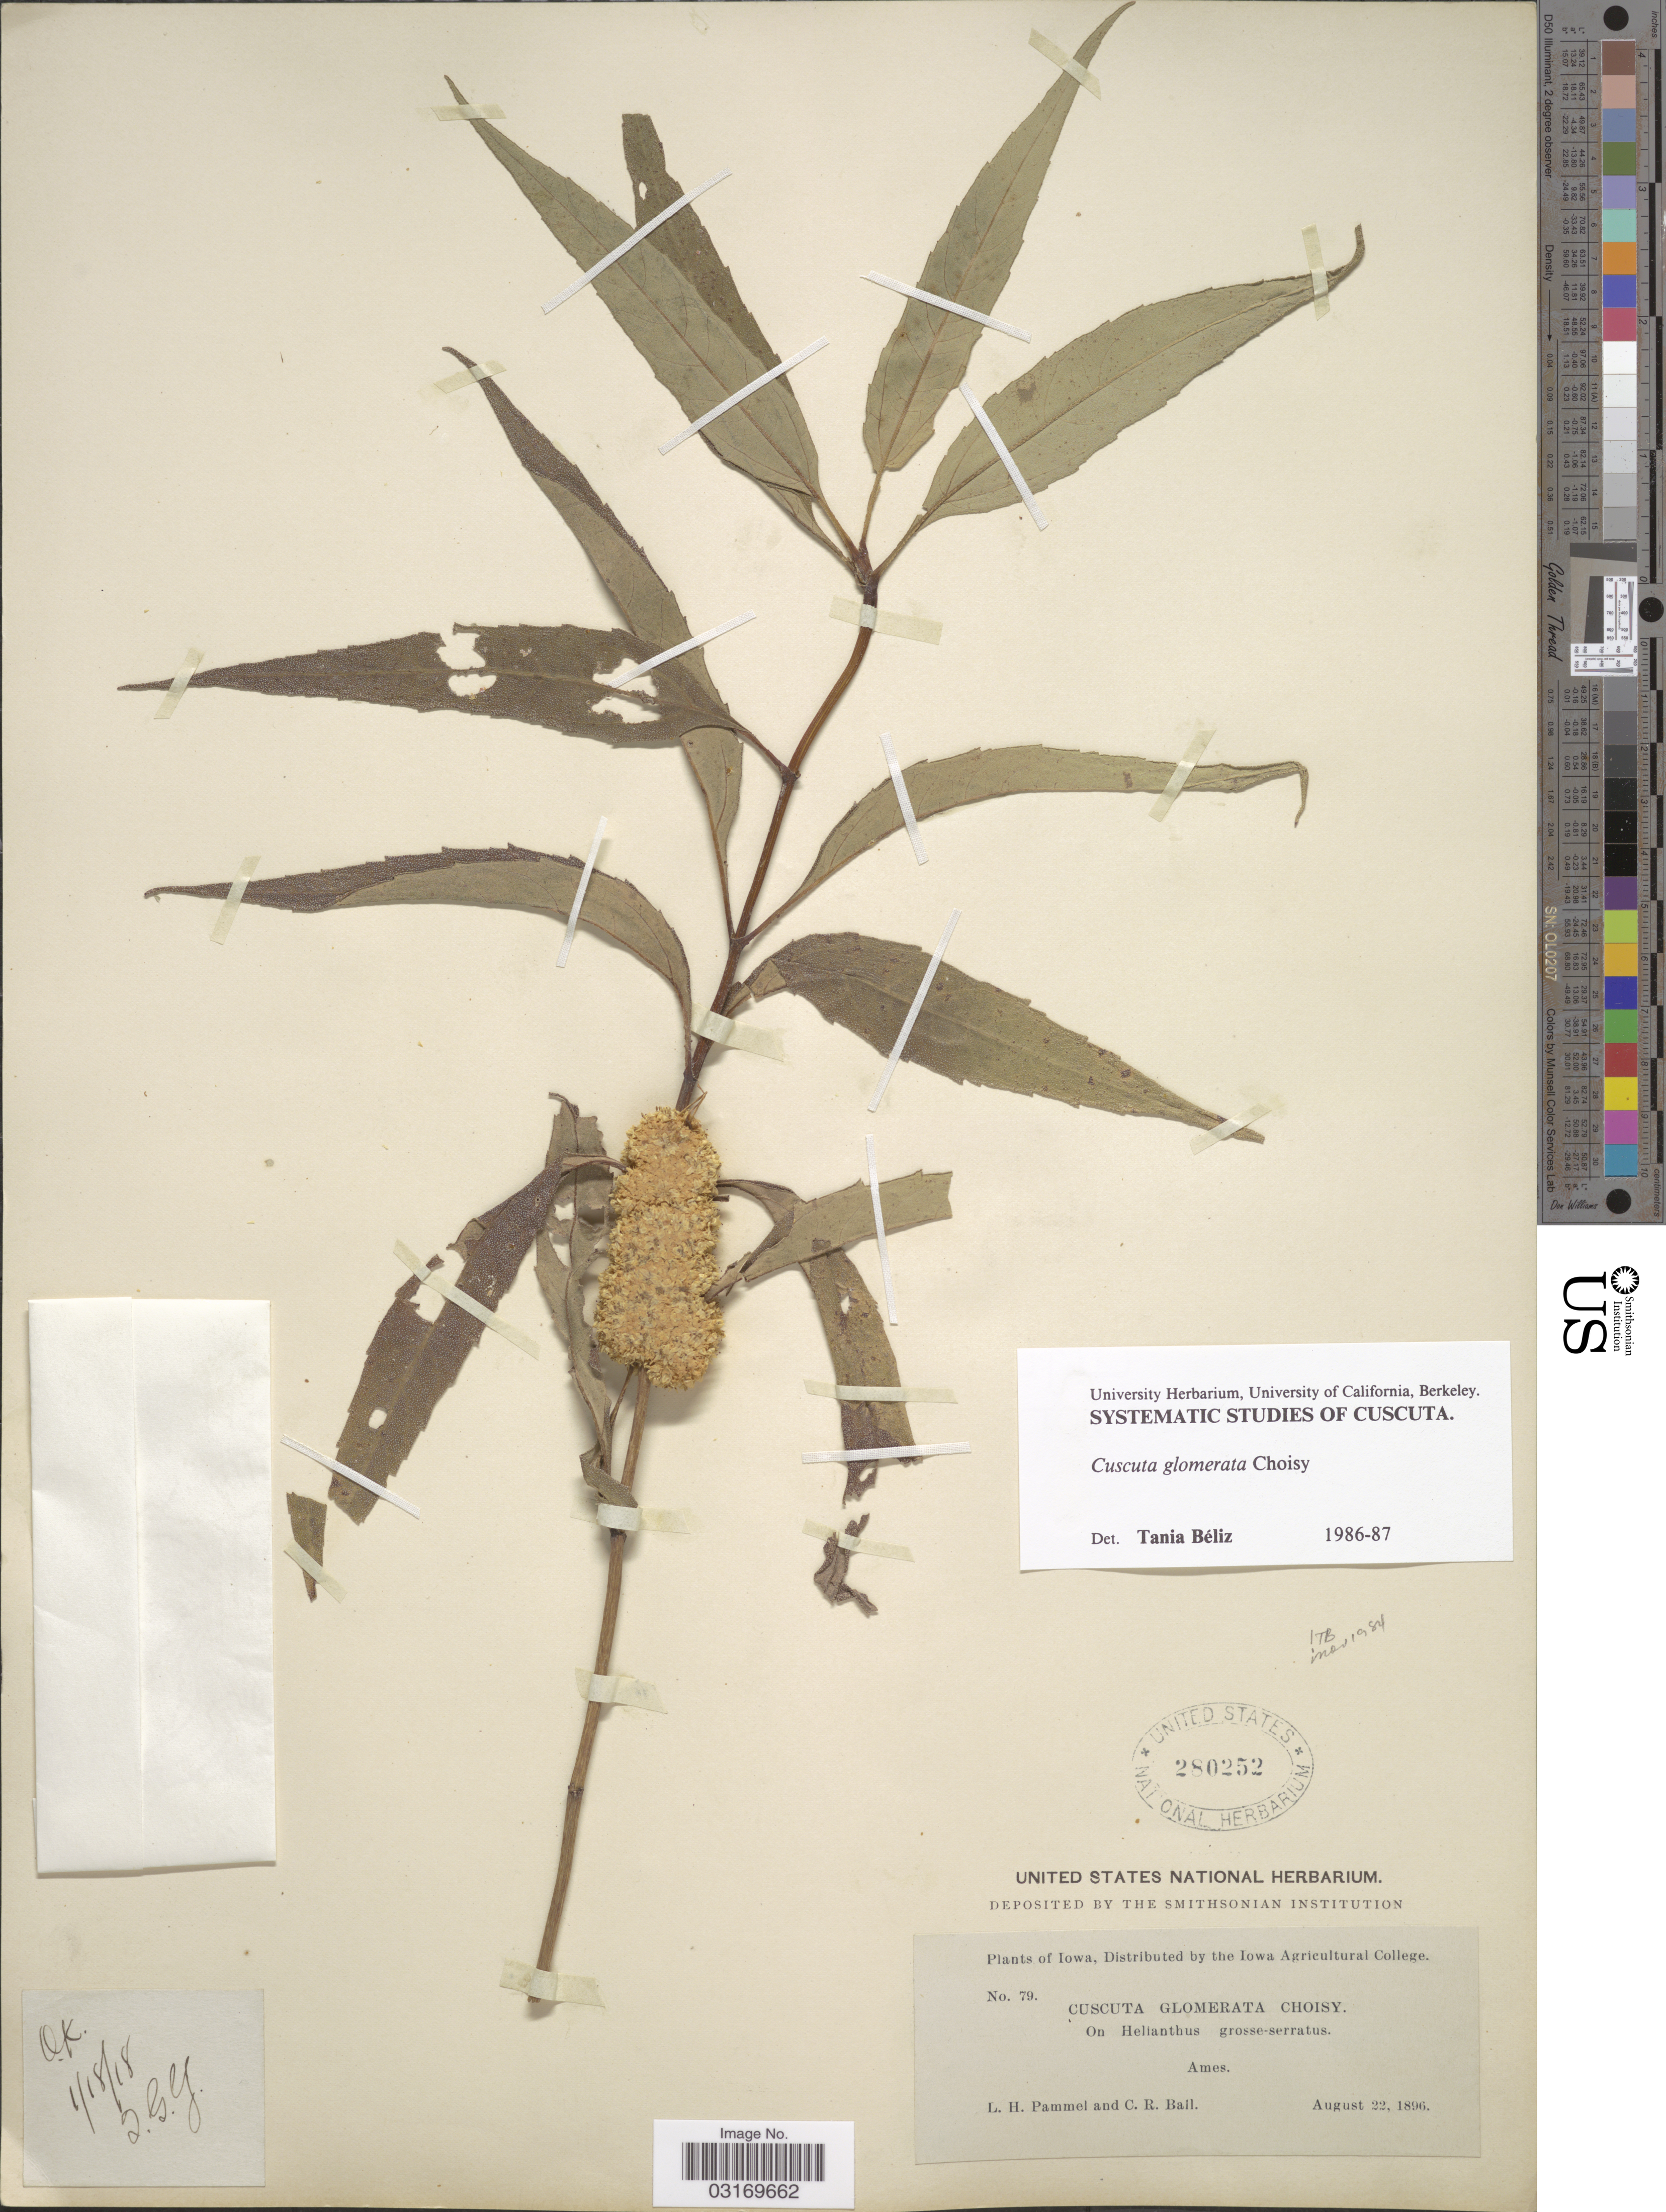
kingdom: Plantae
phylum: Tracheophyta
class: Magnoliopsida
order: Solanales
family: Convolvulaceae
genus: Cuscuta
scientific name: Cuscuta glomerata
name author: Chris.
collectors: L. Pammel & C. R. Ball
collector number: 79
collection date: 1896-08-22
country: United States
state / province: Iowa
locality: Ames.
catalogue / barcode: US 280252